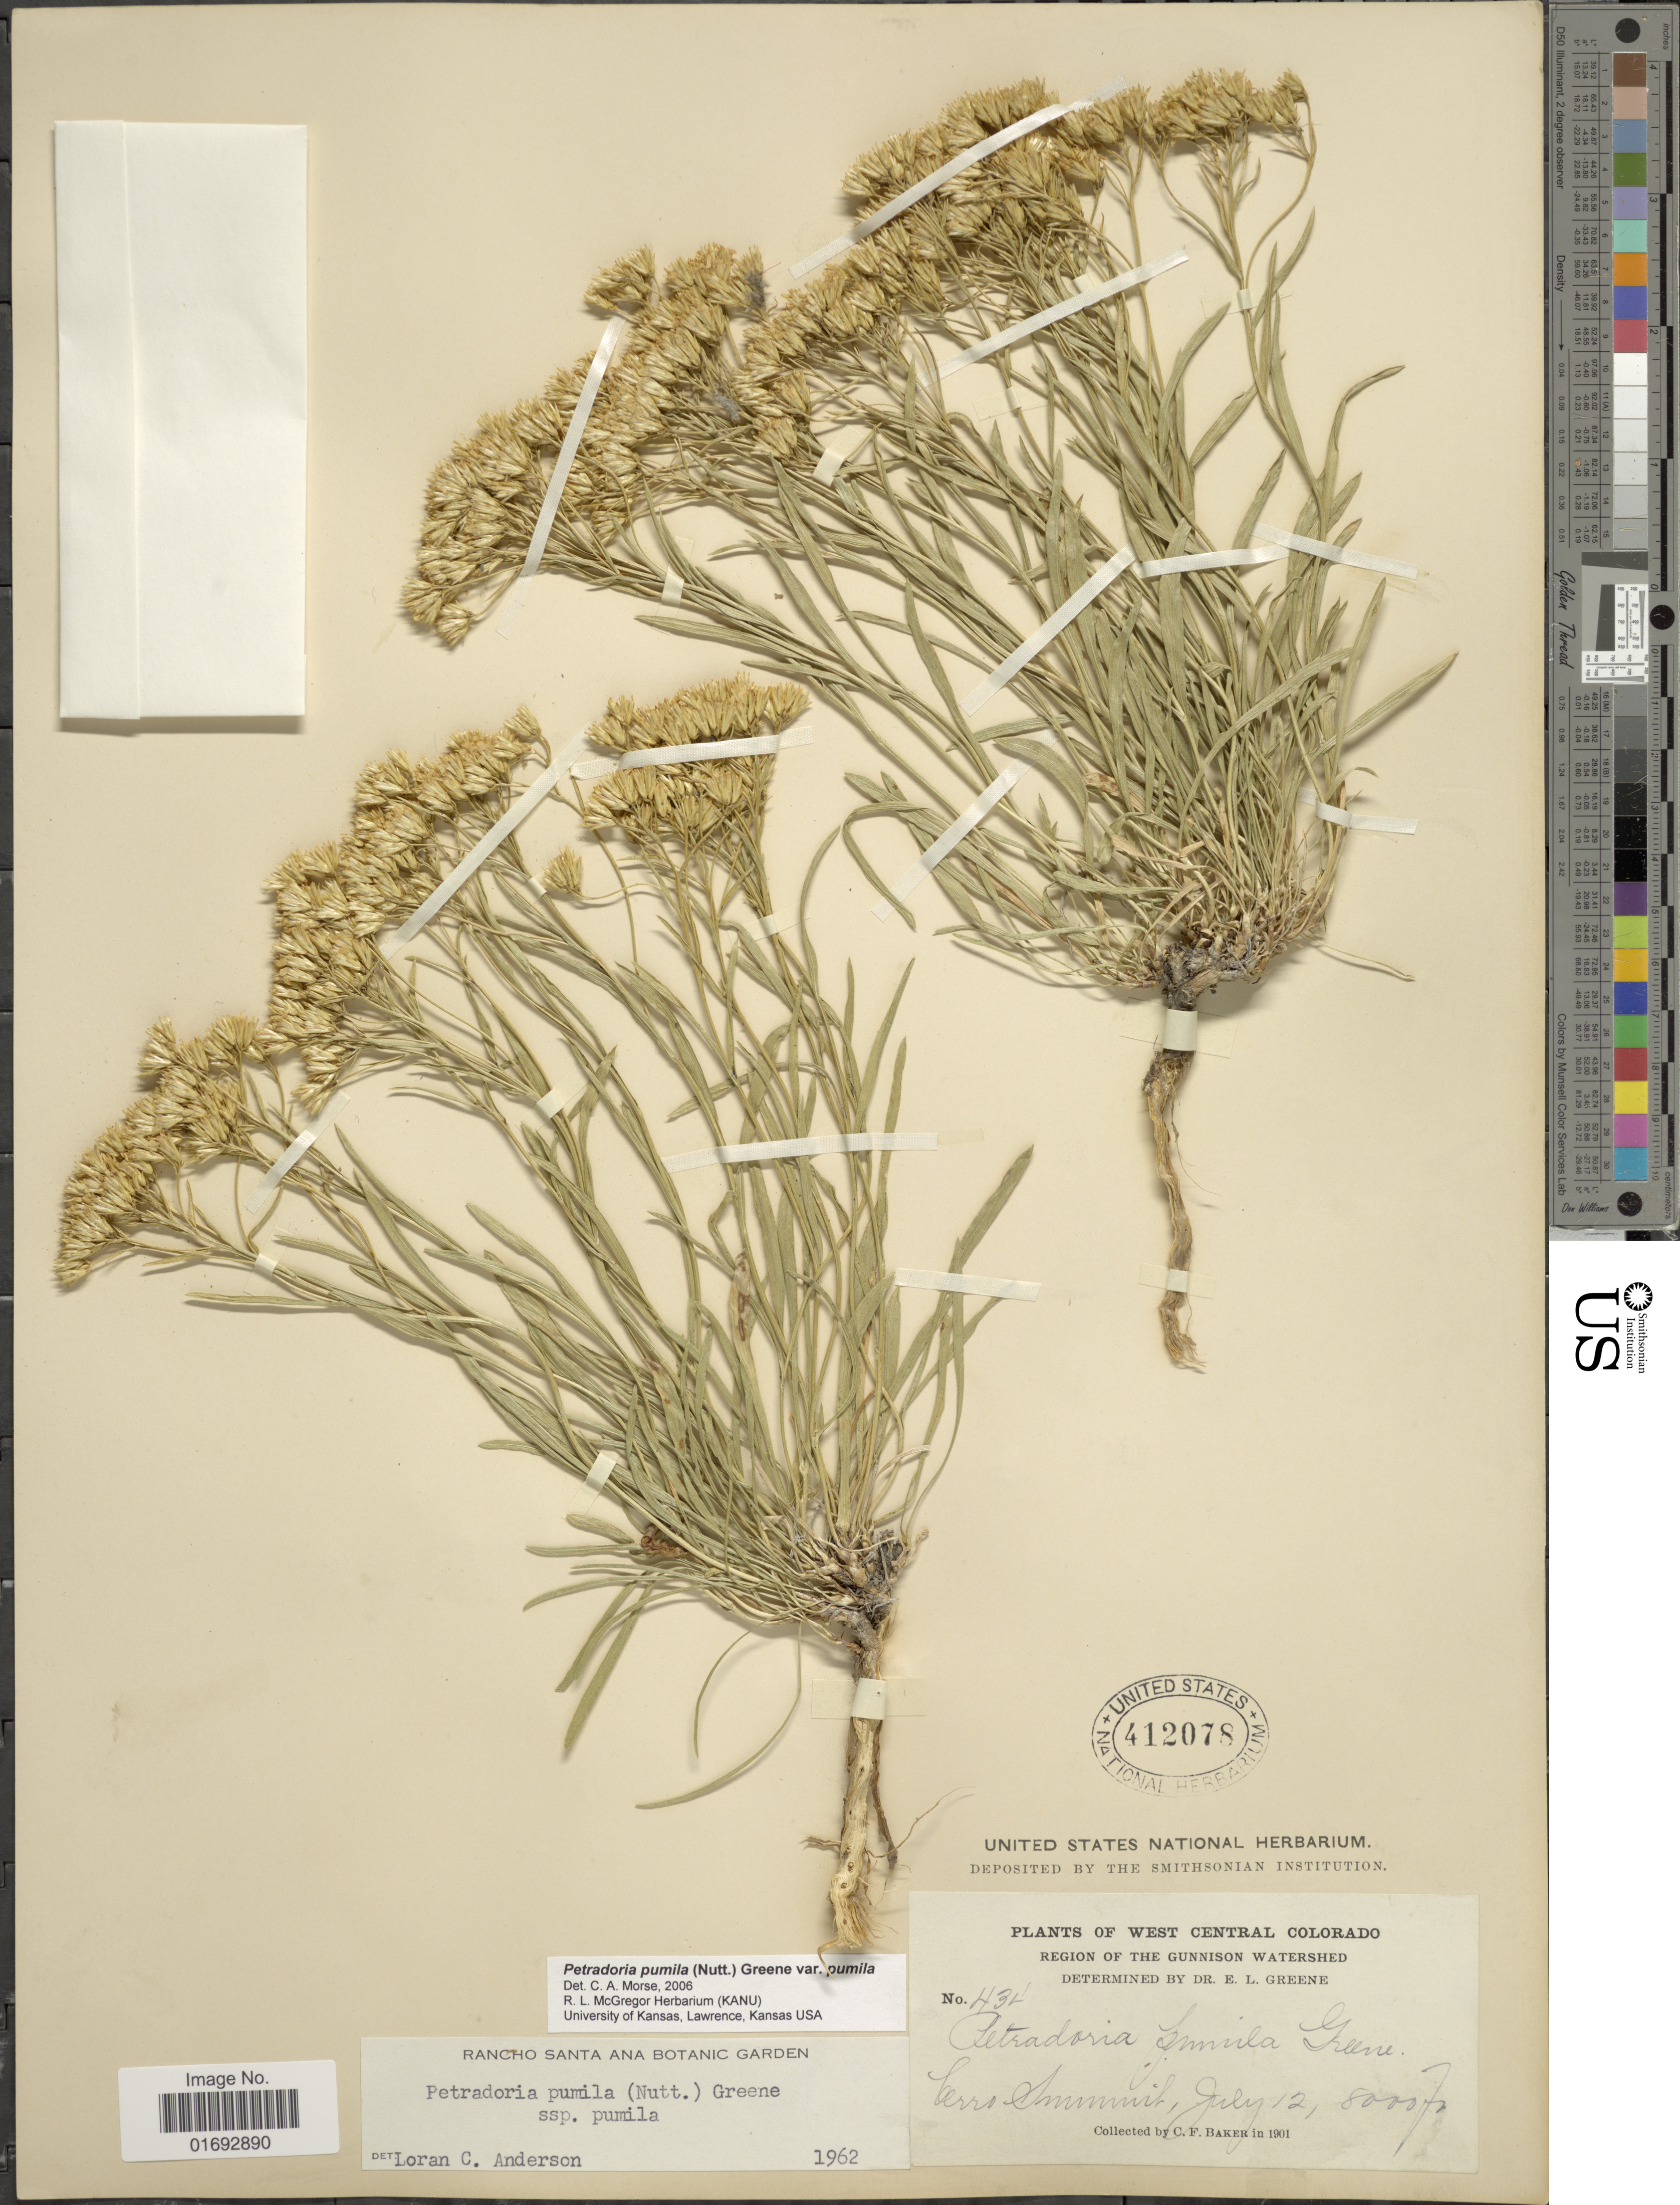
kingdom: Plantae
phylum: Tracheophyta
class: Magnoliopsida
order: Asterales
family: Asteraceae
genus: Petradoria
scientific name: Petradoria pumila subsp. pumila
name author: (Nutt.) Greene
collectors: C. F. Baker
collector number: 434*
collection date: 1901-07-12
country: United States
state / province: Colorado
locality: Central Colorado, Region of the Gunnison Watershed, Cerro Summit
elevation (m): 2438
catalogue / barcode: US 412078